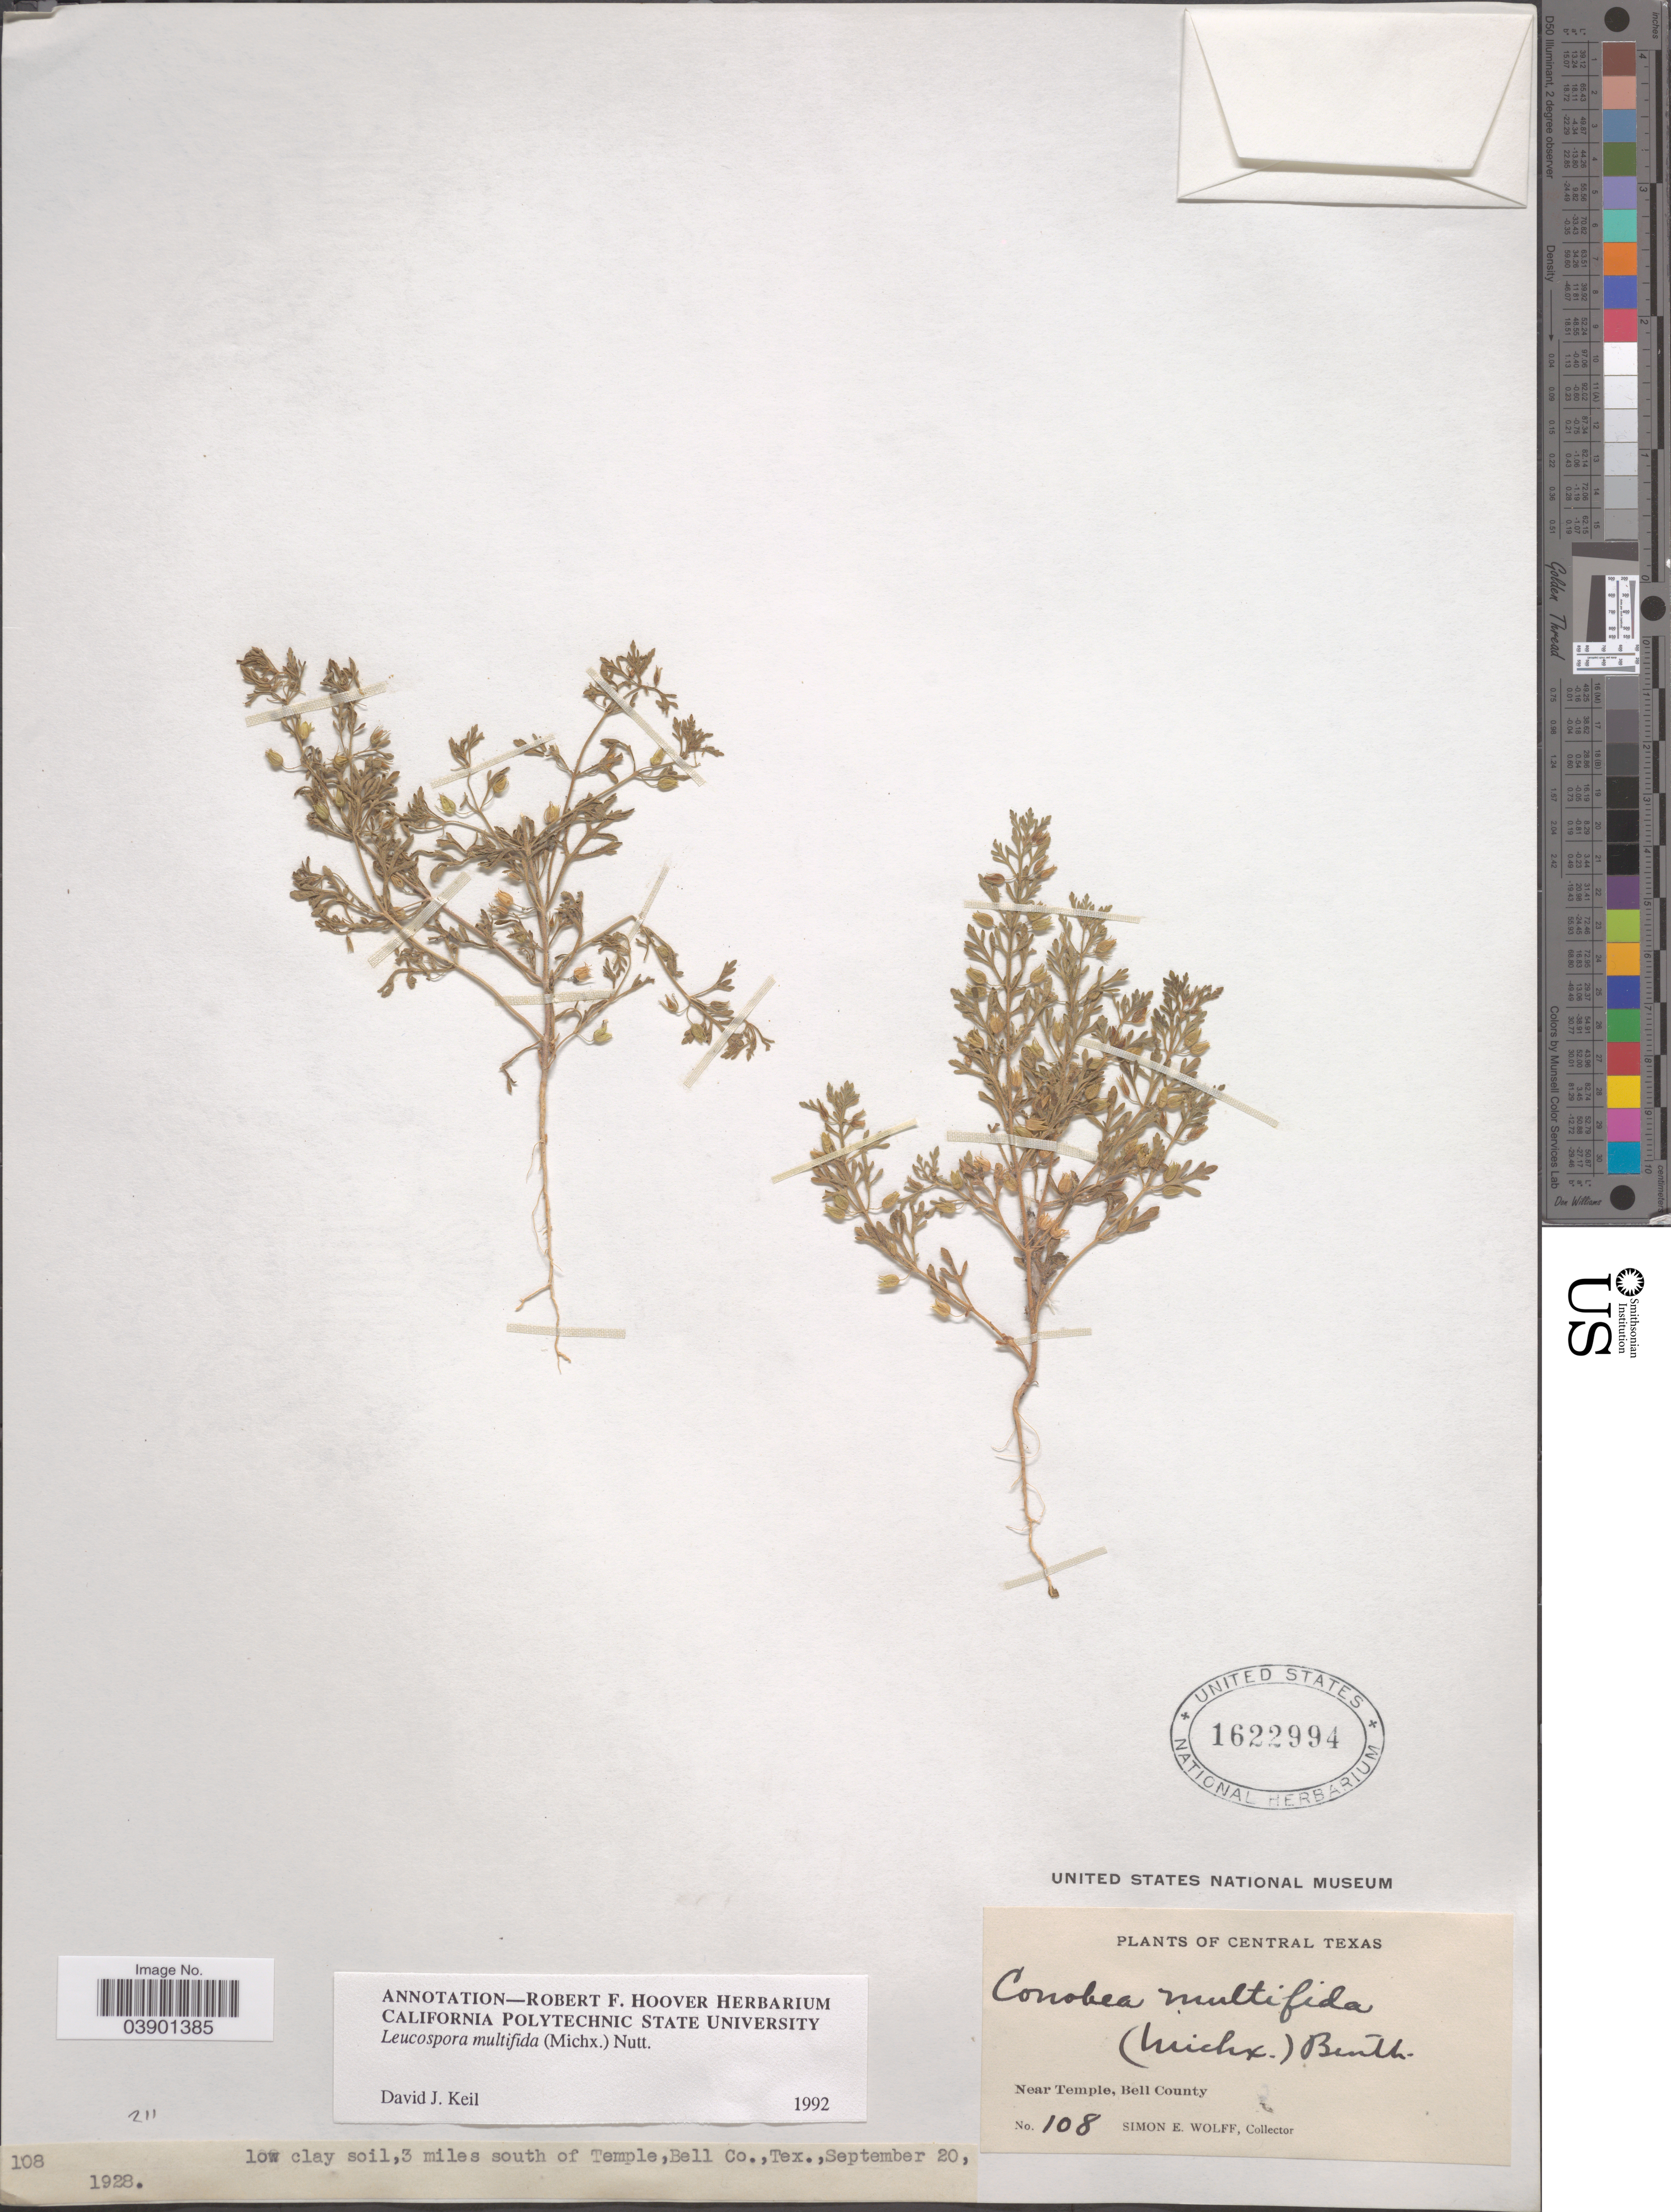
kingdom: Plantae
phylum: Tracheophyta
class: Magnoliopsida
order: Lamiales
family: Plantaginaceae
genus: Leucospora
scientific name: Leucospora multifida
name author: (Michx.) Nutt.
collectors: S. E. Wolff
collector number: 108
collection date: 1928-09-20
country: United States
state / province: Texas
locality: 3 miles south of Temple, Bell County. Central Texas.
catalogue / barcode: US 1622994